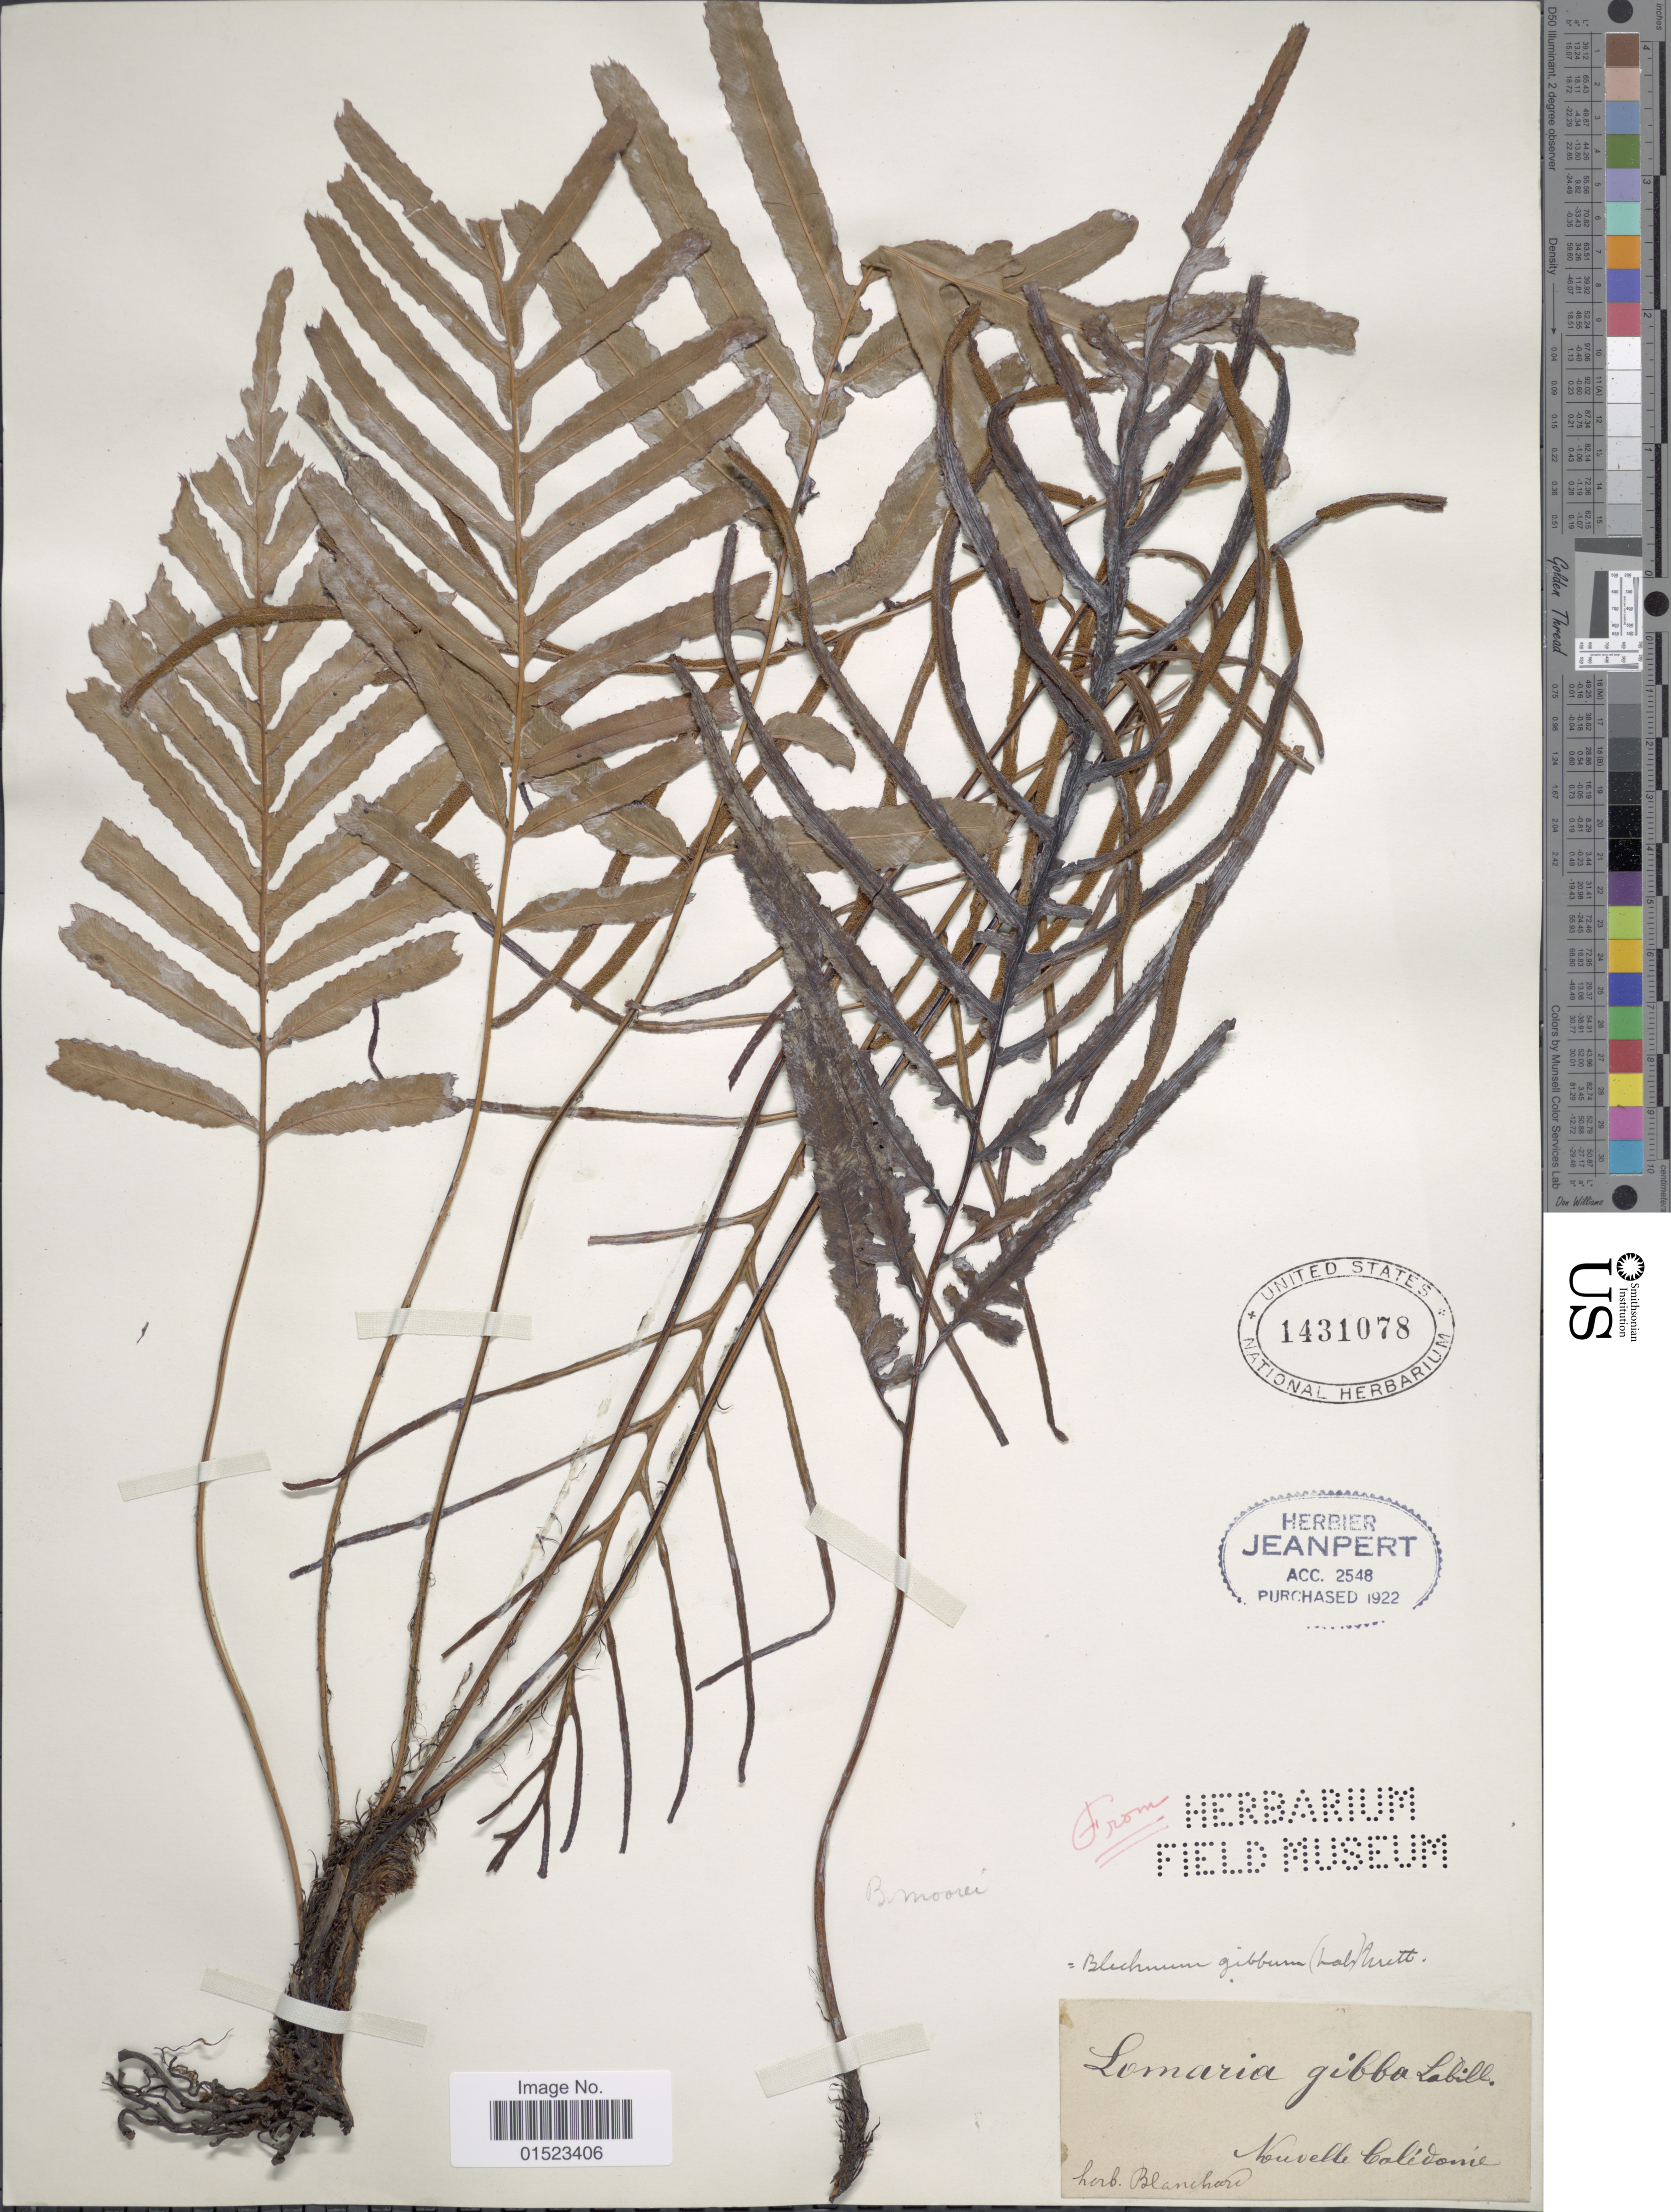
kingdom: Plantae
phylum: Tracheophyta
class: Polypodiopsida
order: Polypodiales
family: Blechnaceae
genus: Blechnum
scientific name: Blechnum elongatum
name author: Gaudich.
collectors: ex herb. F. Blanchard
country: New Caledonia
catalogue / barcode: US 1431078